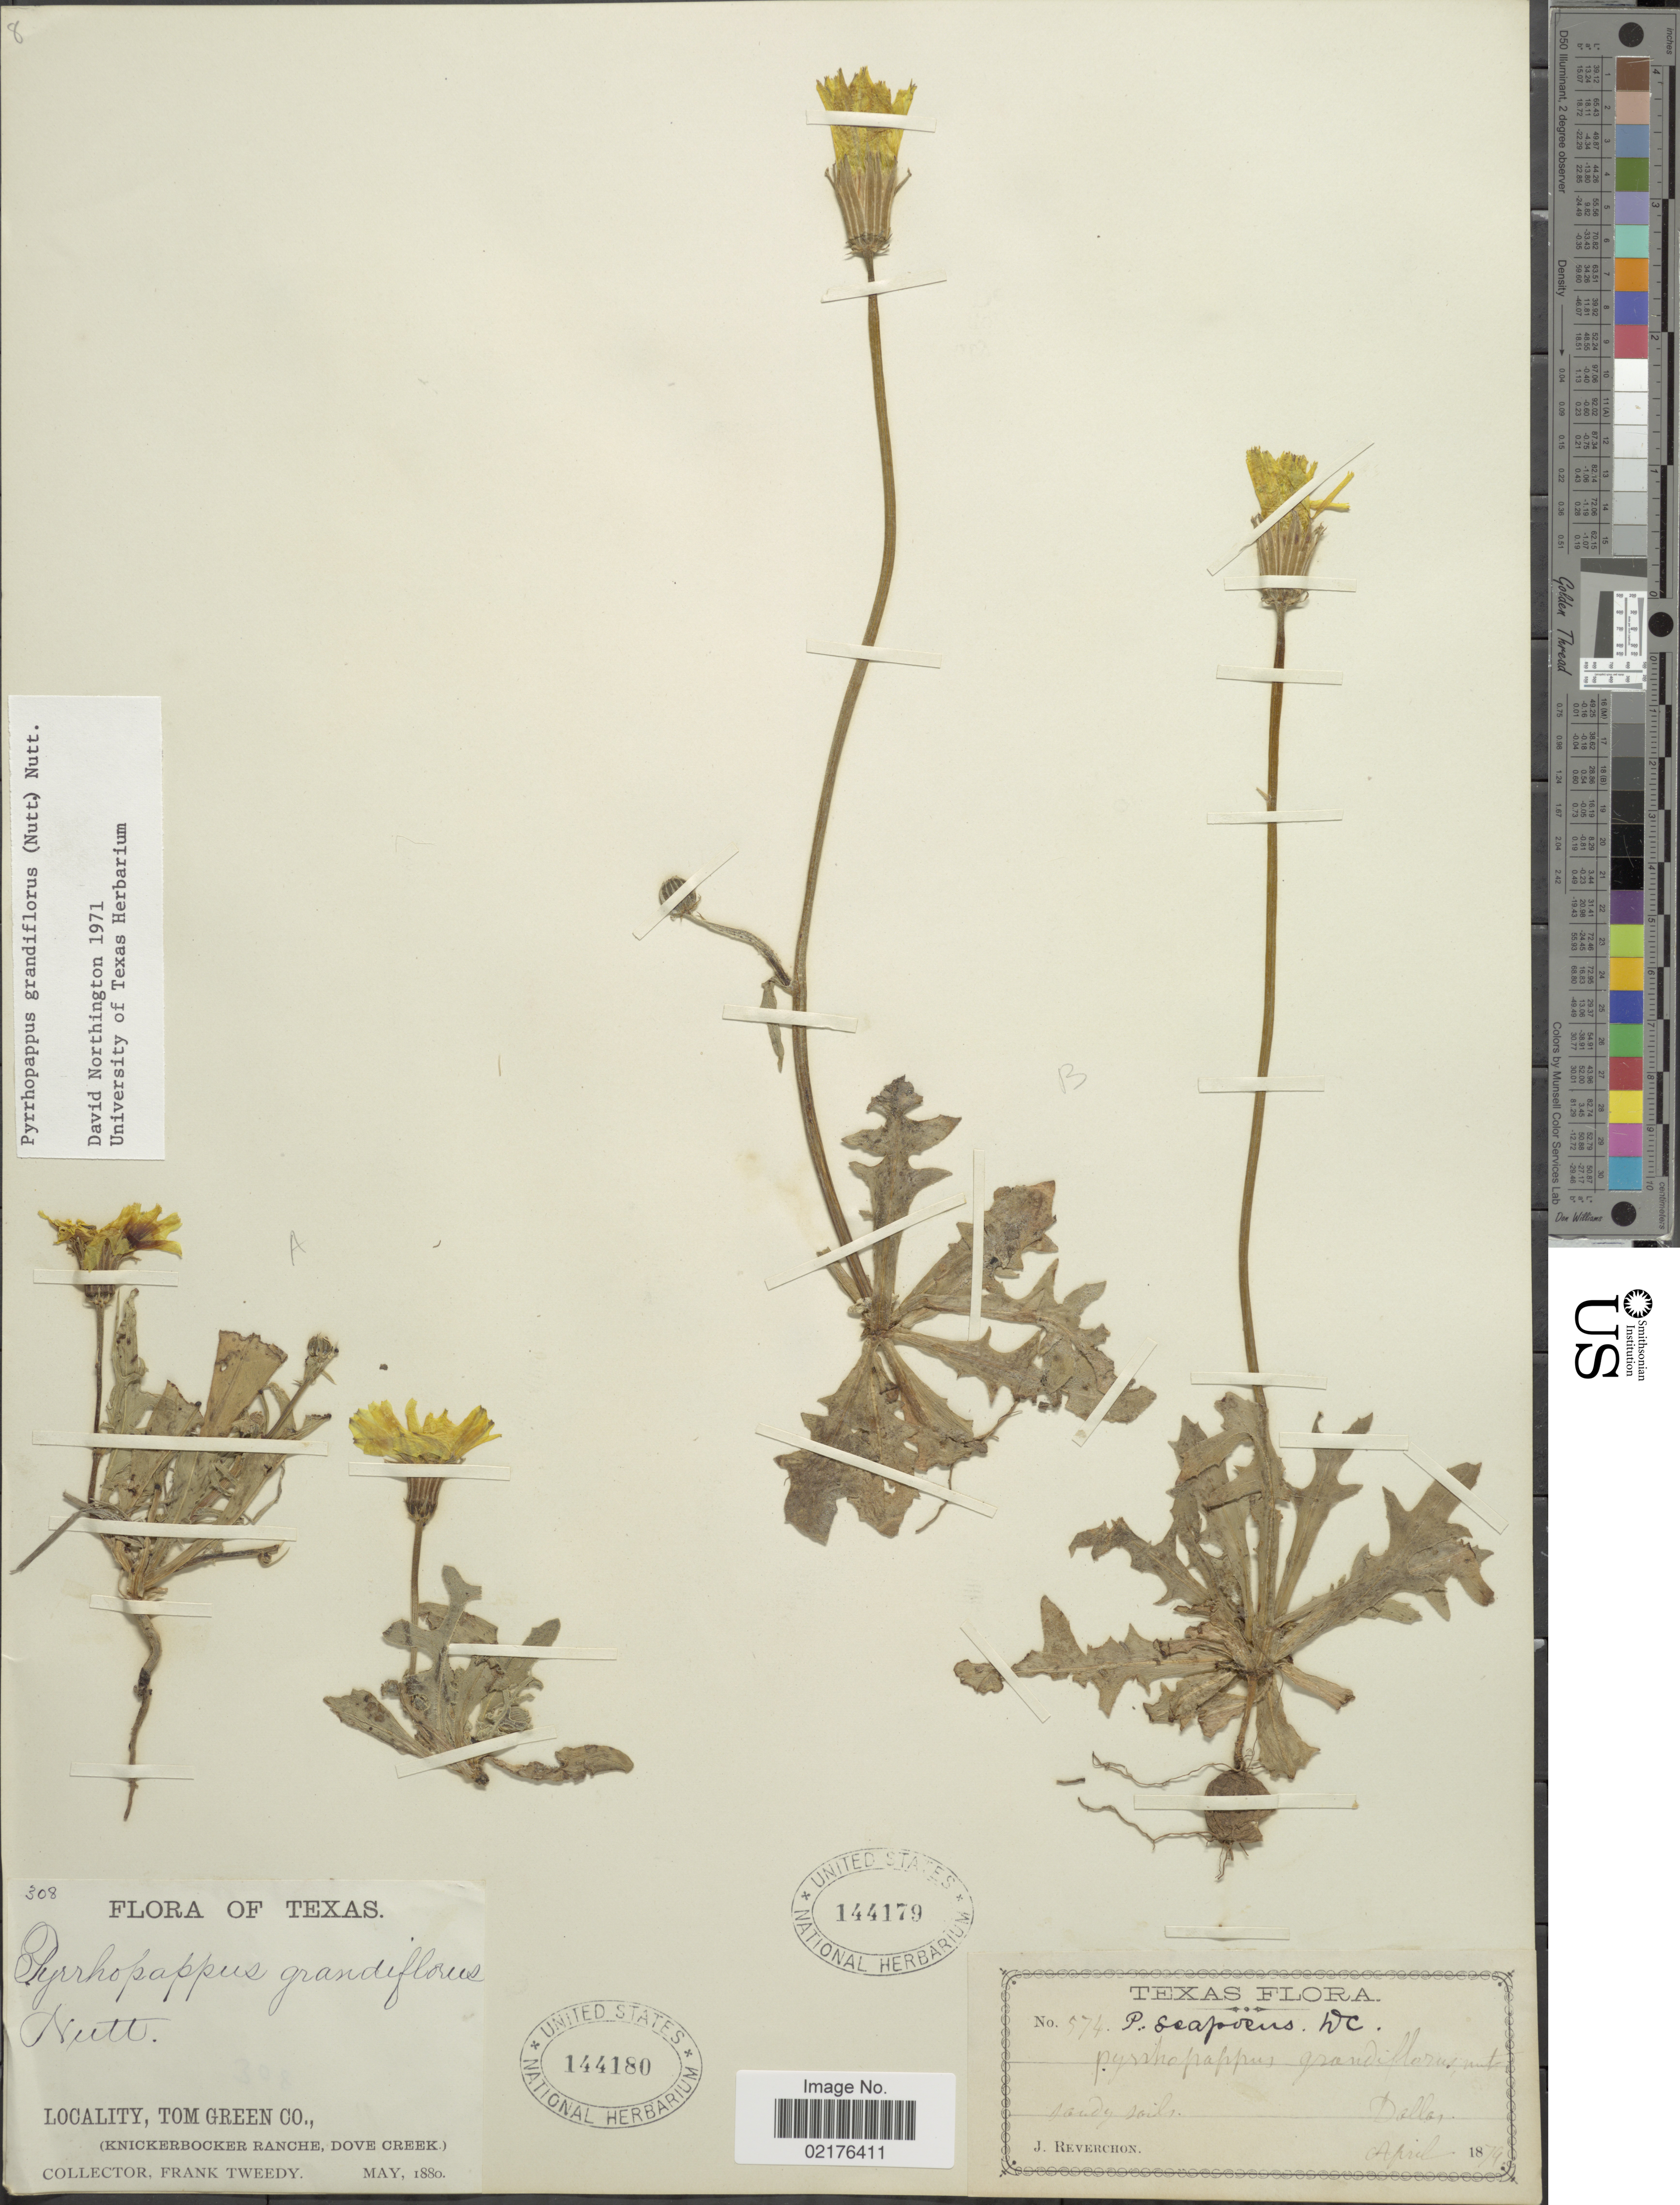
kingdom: Plantae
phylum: Tracheophyta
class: Magnoliopsida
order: Asterales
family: Asteraceae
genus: Pyrrhopappus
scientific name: Pyrrhopappus grandiflorus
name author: (Nutt.) Nutt.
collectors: F. Tweedy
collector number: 308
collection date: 1880-05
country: United States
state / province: Texas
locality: Tom Green Co, (Knickerbocker, Dove Creek)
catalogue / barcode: US 144180